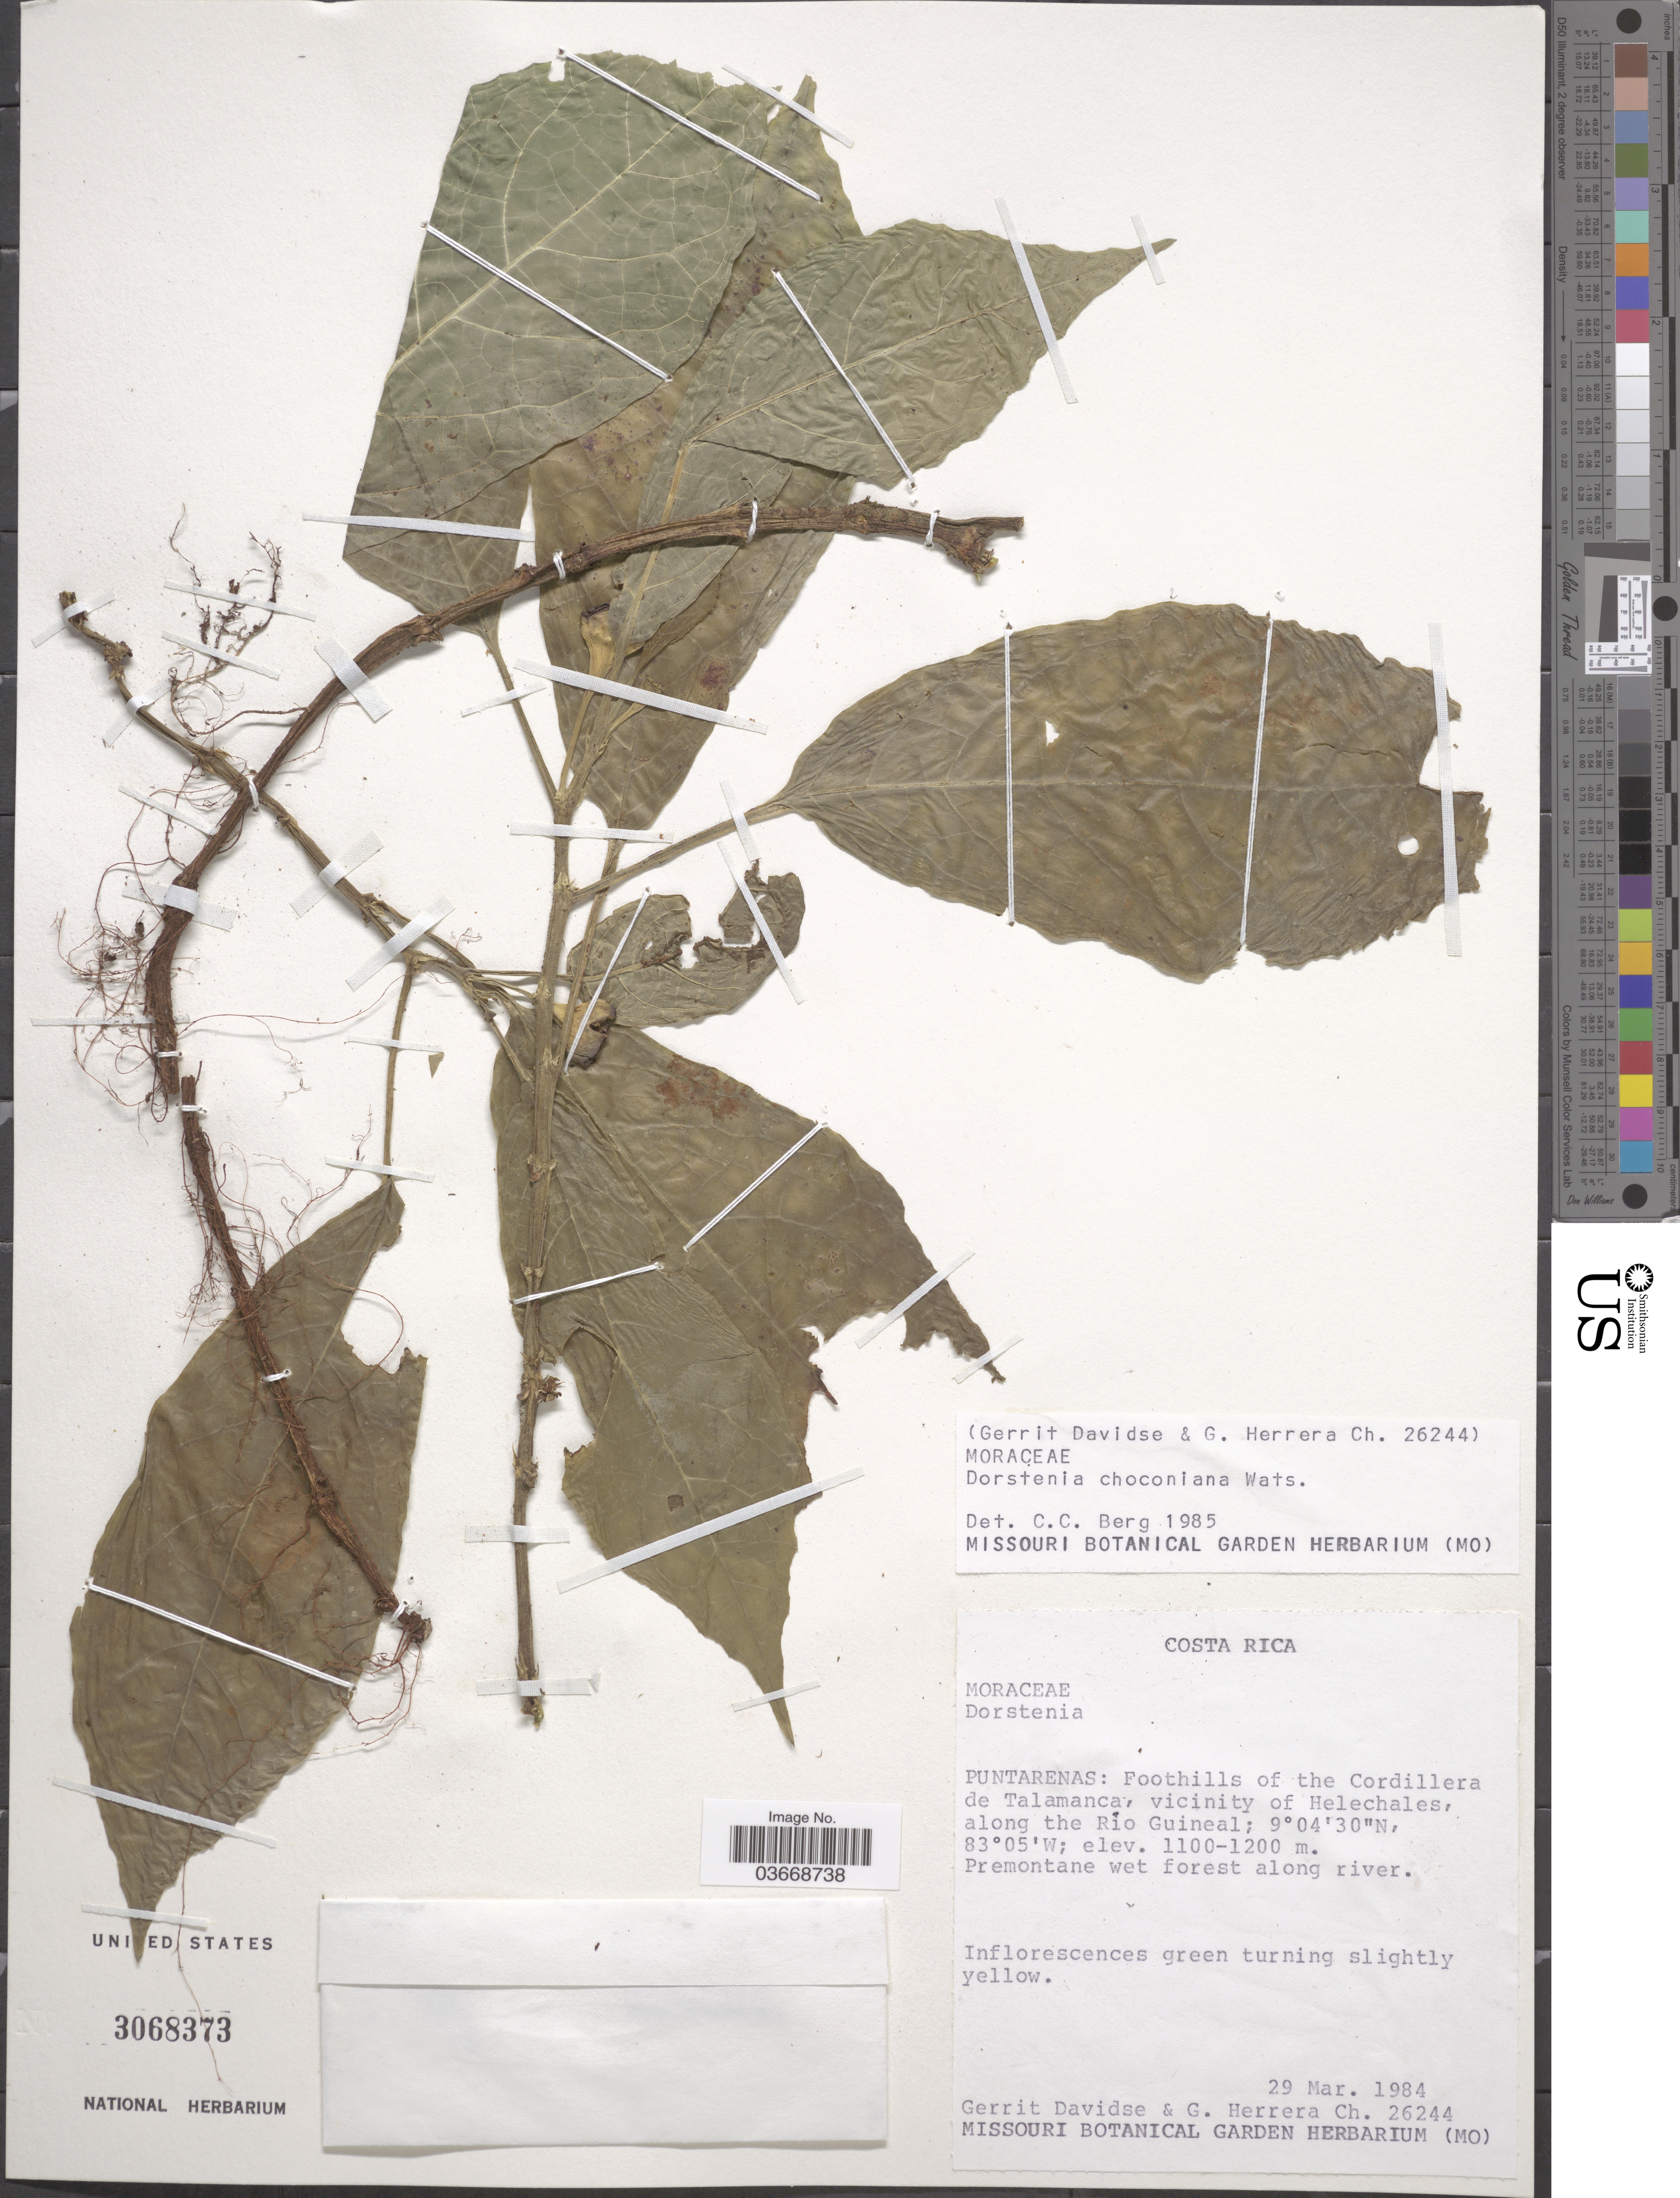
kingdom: Plantae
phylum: Tracheophyta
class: Magnoliopsida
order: Rosales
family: Moraceae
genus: Dorstenia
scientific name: Dorstenia choconiana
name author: S. Watson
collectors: G. Davidse & G. Herrera Ch.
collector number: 26244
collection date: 1984-03-29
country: Costa Rica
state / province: Puntarenas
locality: Foothills of the Cordillera de Talamanca, vicinity of Helechales, along the Río Guineal.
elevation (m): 1100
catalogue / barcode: US 3068373